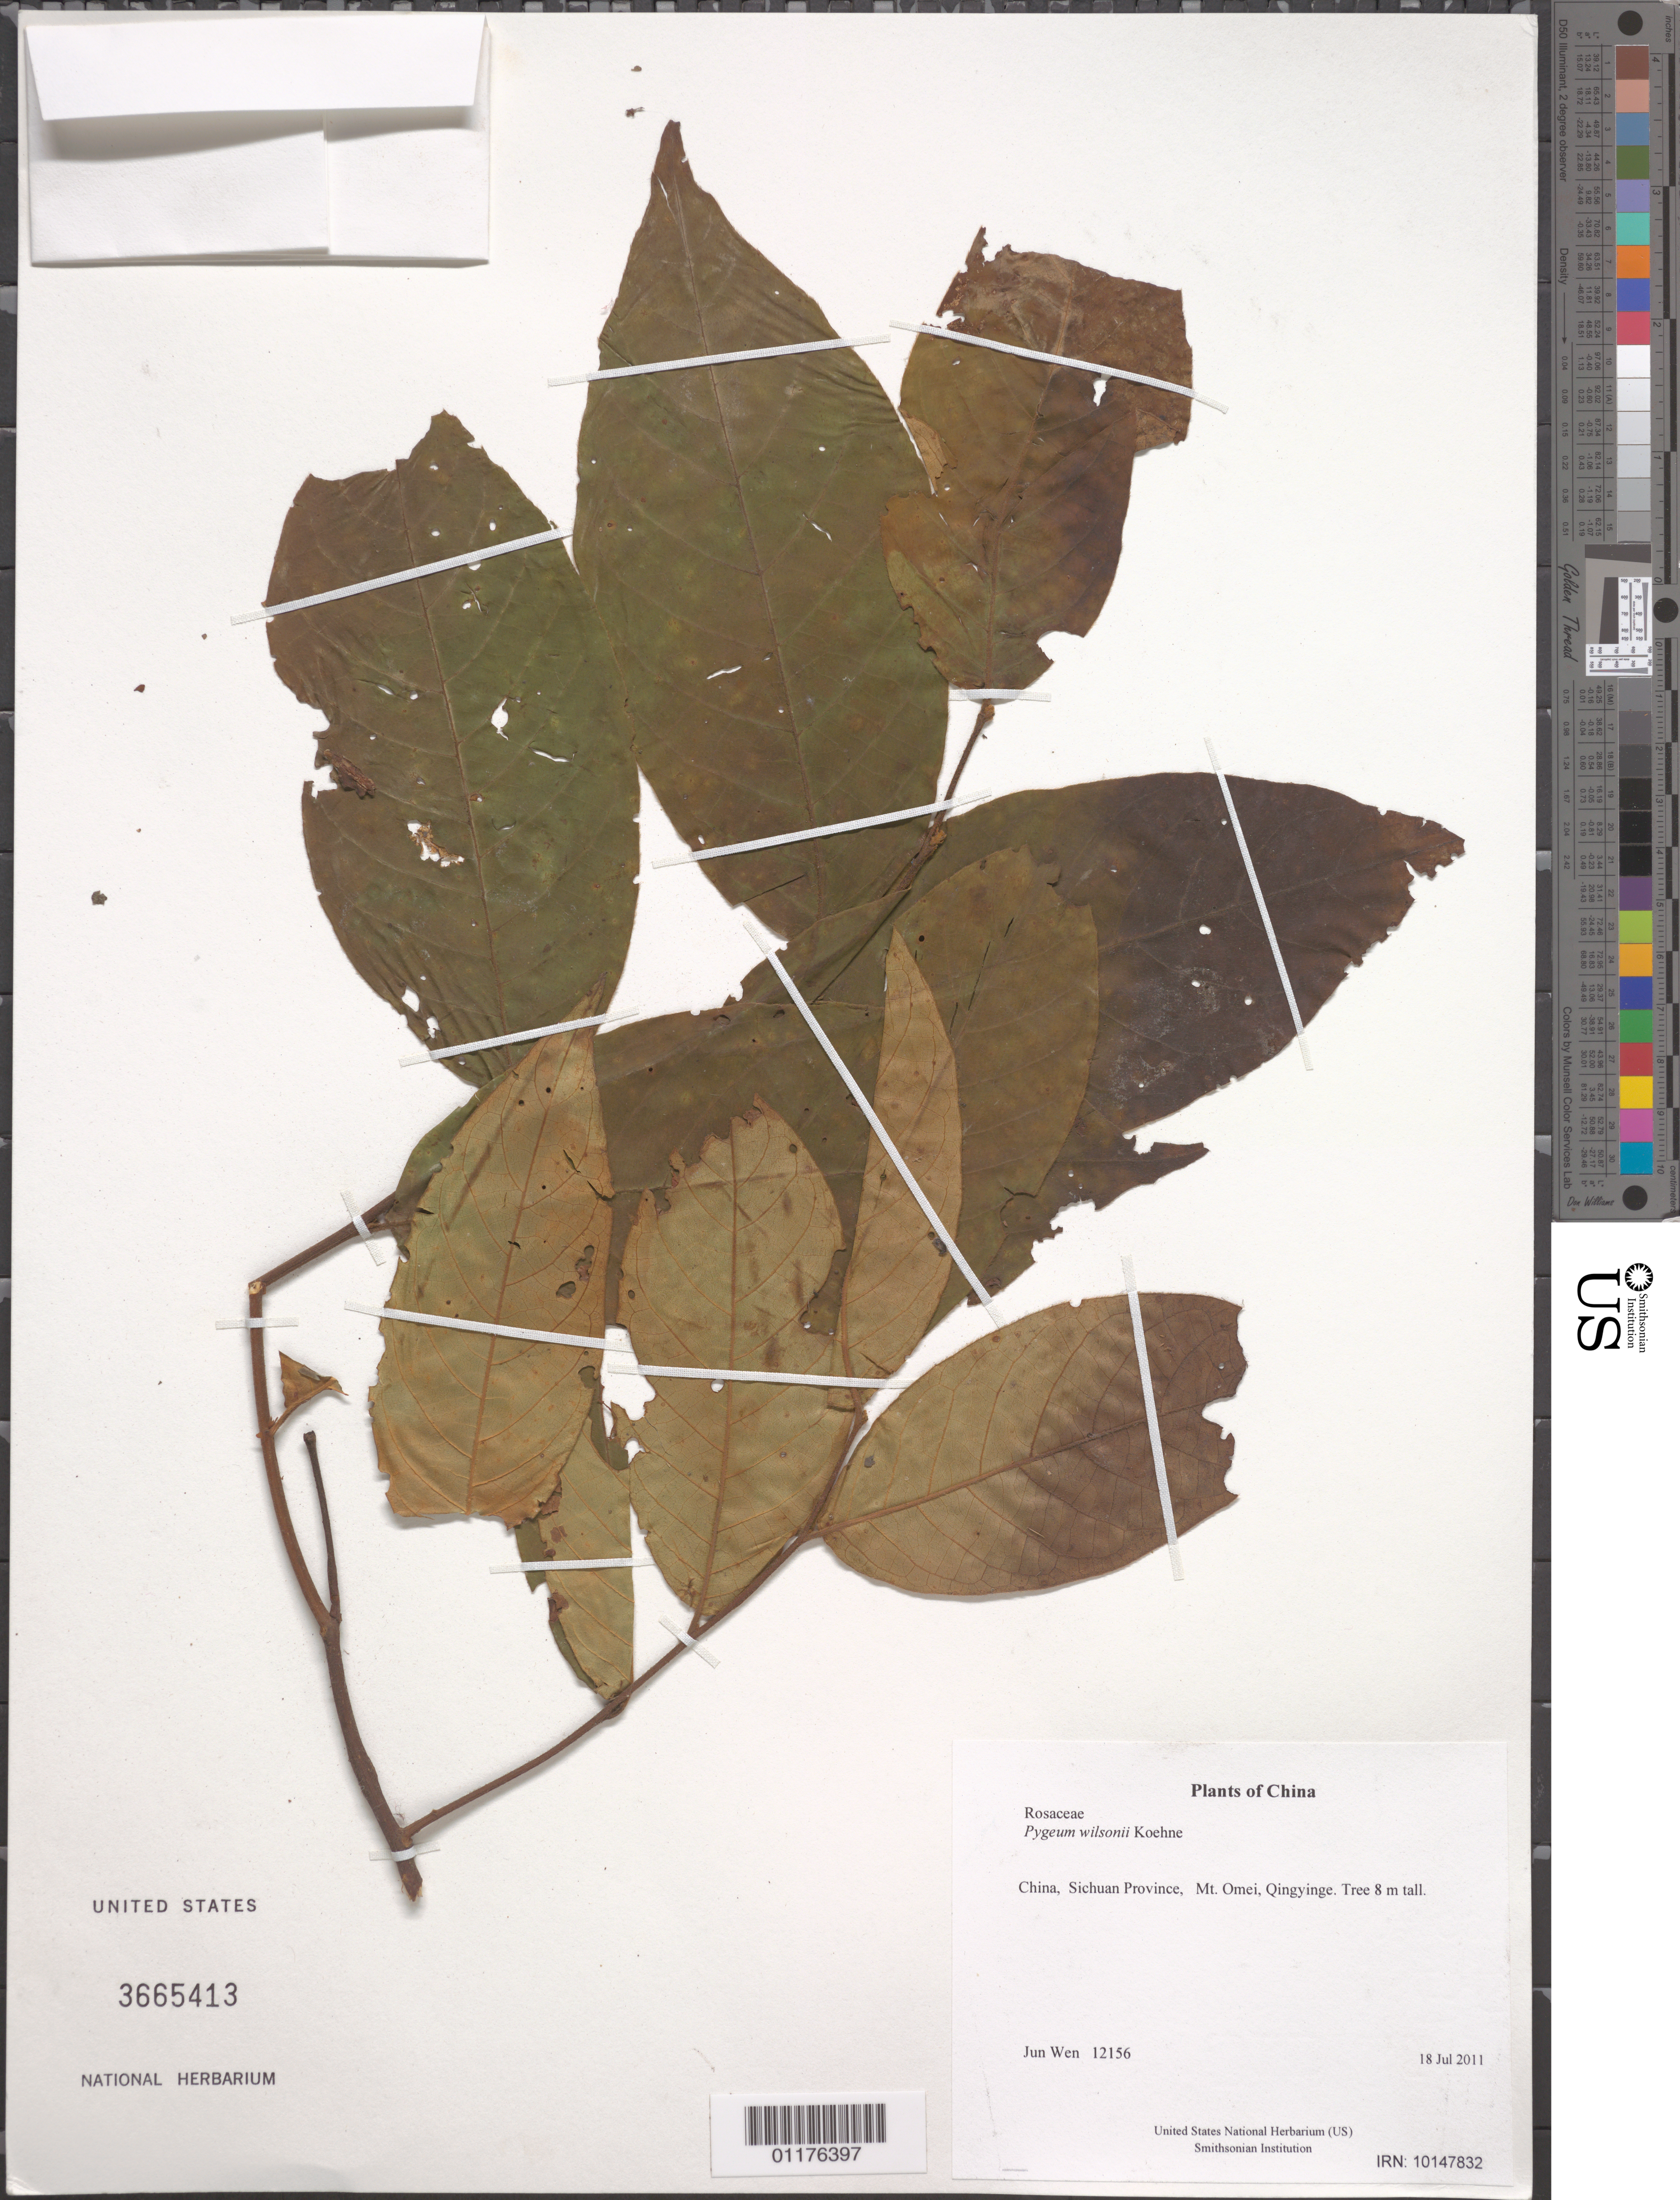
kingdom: Plantae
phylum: Tracheophyta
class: Magnoliopsida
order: Rosales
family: Rosaceae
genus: Pygeum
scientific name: Pygeum wilsonii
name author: Koehne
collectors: J. Wen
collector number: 12156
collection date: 2011-07-18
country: China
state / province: Sichuan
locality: Mt. Omei, Qingyinge.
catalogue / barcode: US 3665413